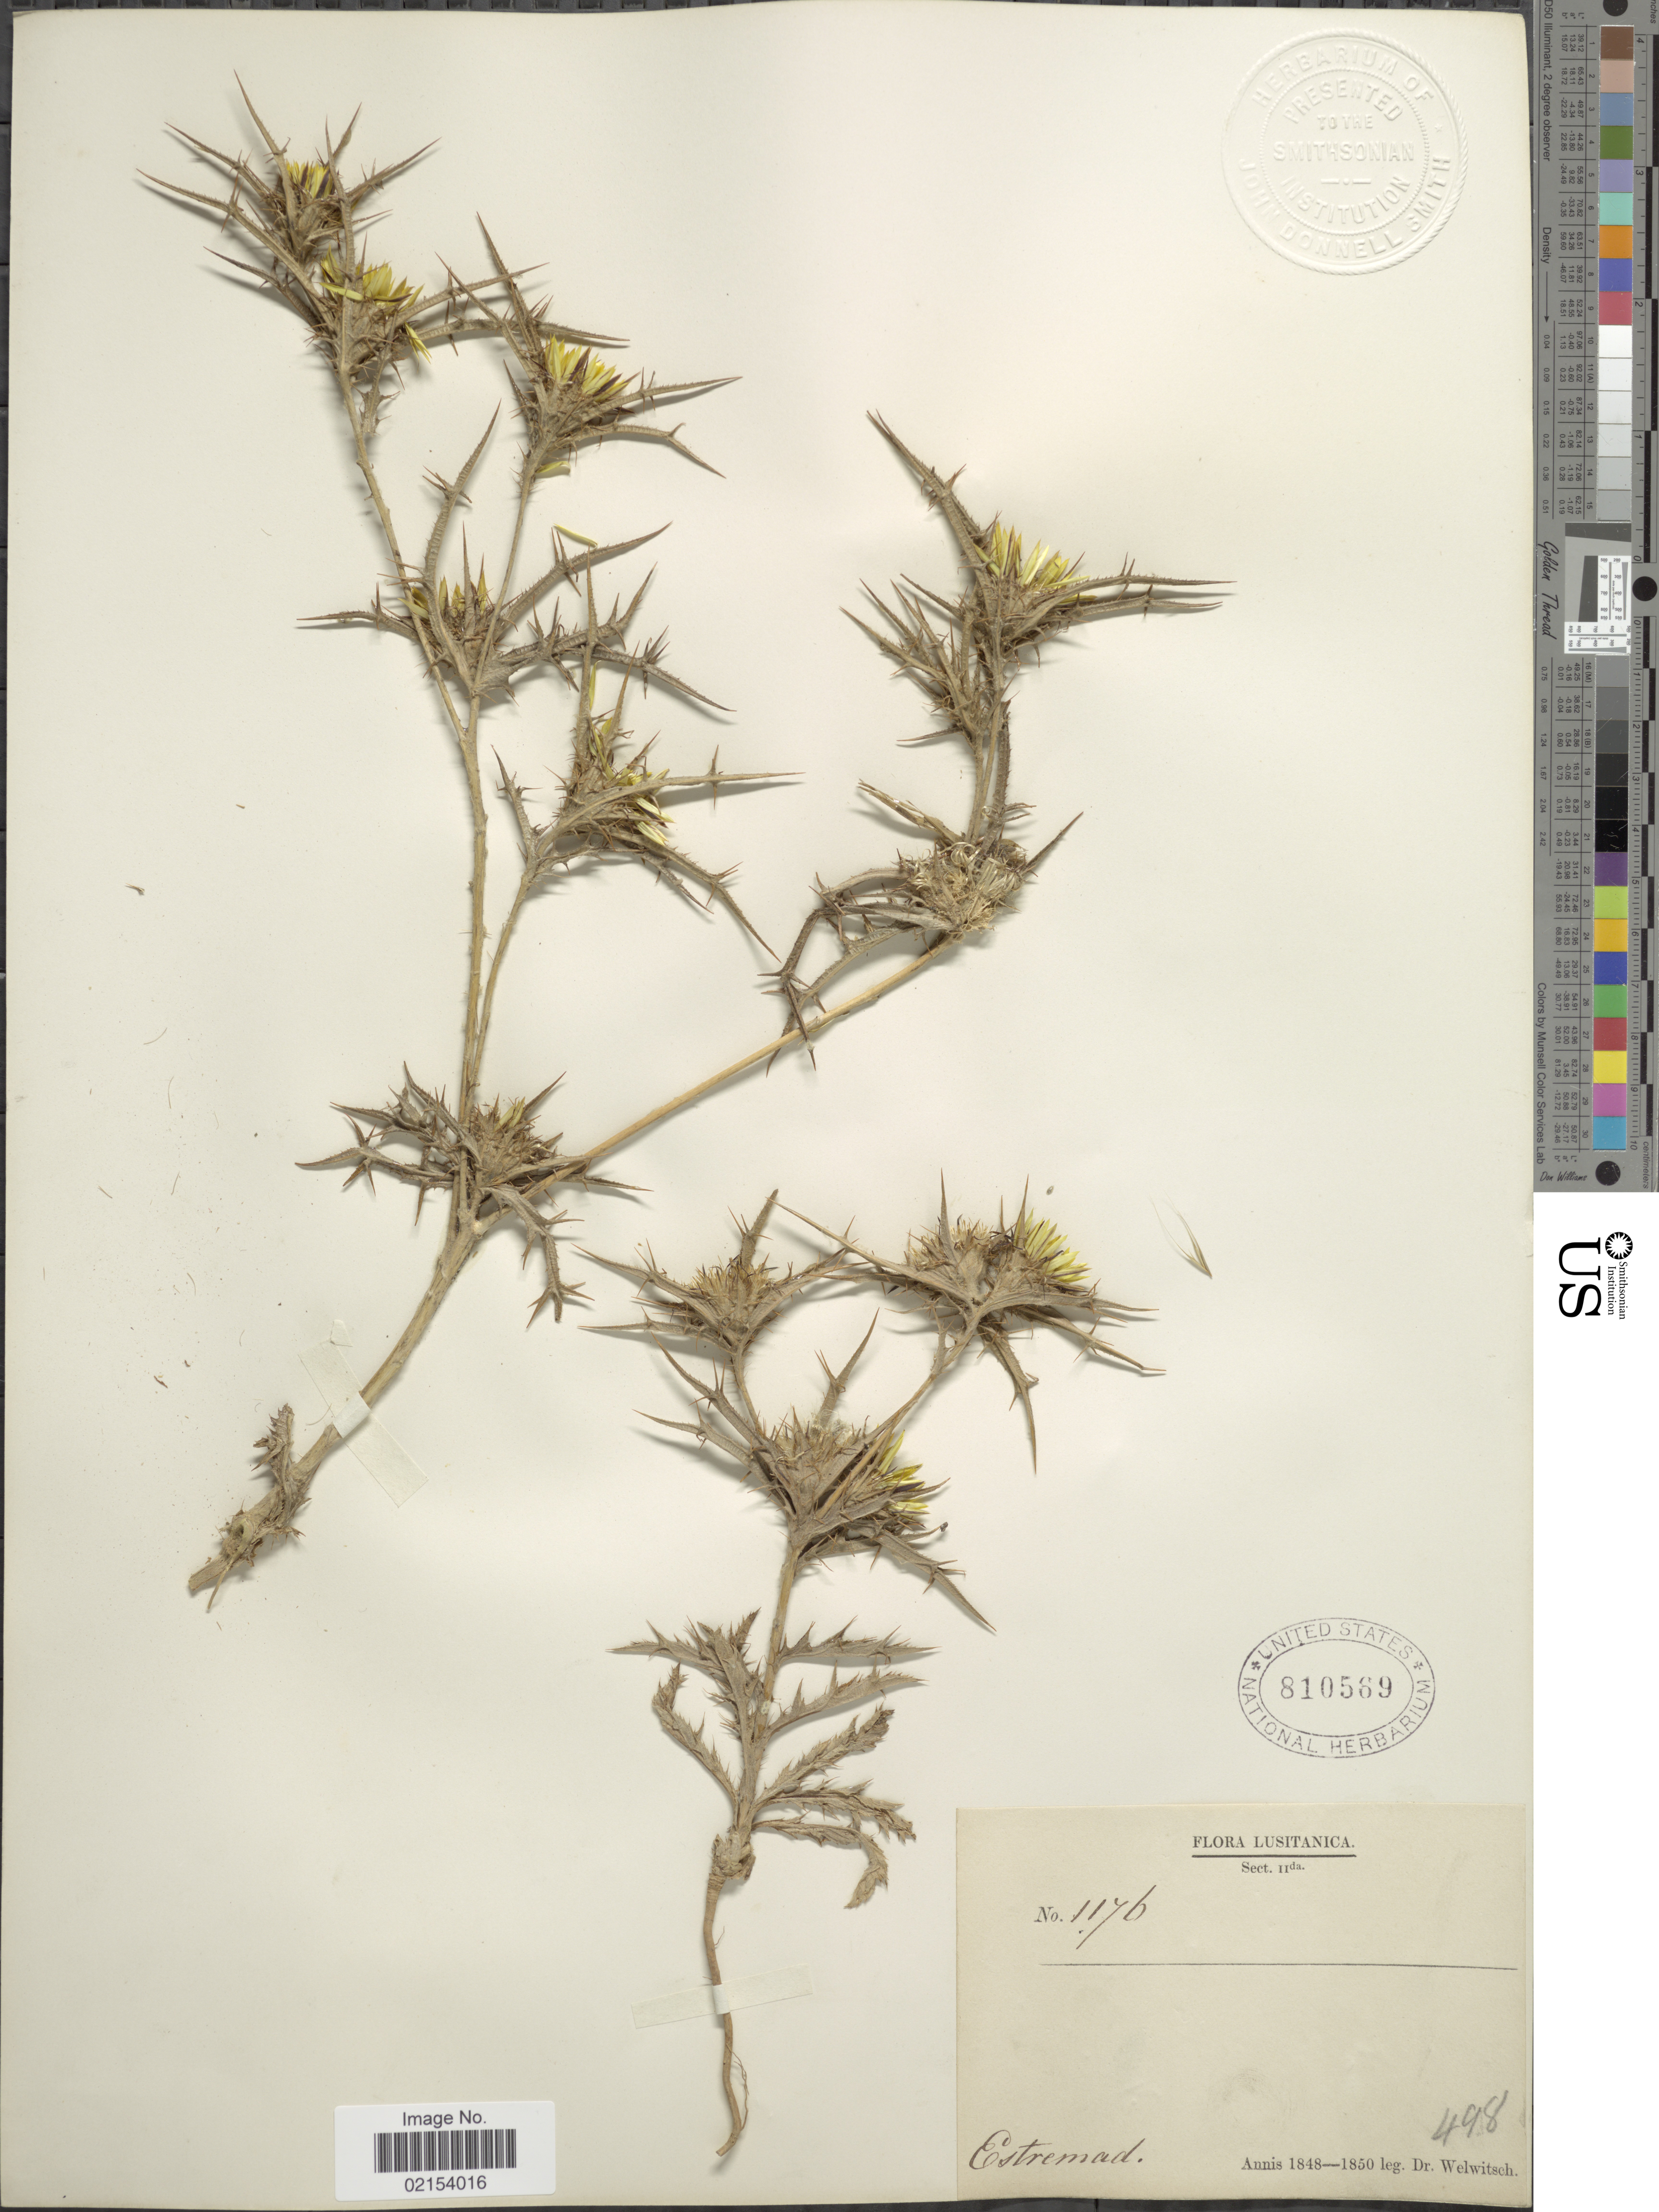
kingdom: Plantae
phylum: Tracheophyta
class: Magnoliopsida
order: Asterales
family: Asteraceae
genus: Atractylis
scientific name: Atractylis sp.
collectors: -. Welwitsch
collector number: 1176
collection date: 1848/1850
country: Portugal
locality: Estremad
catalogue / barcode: US 810569